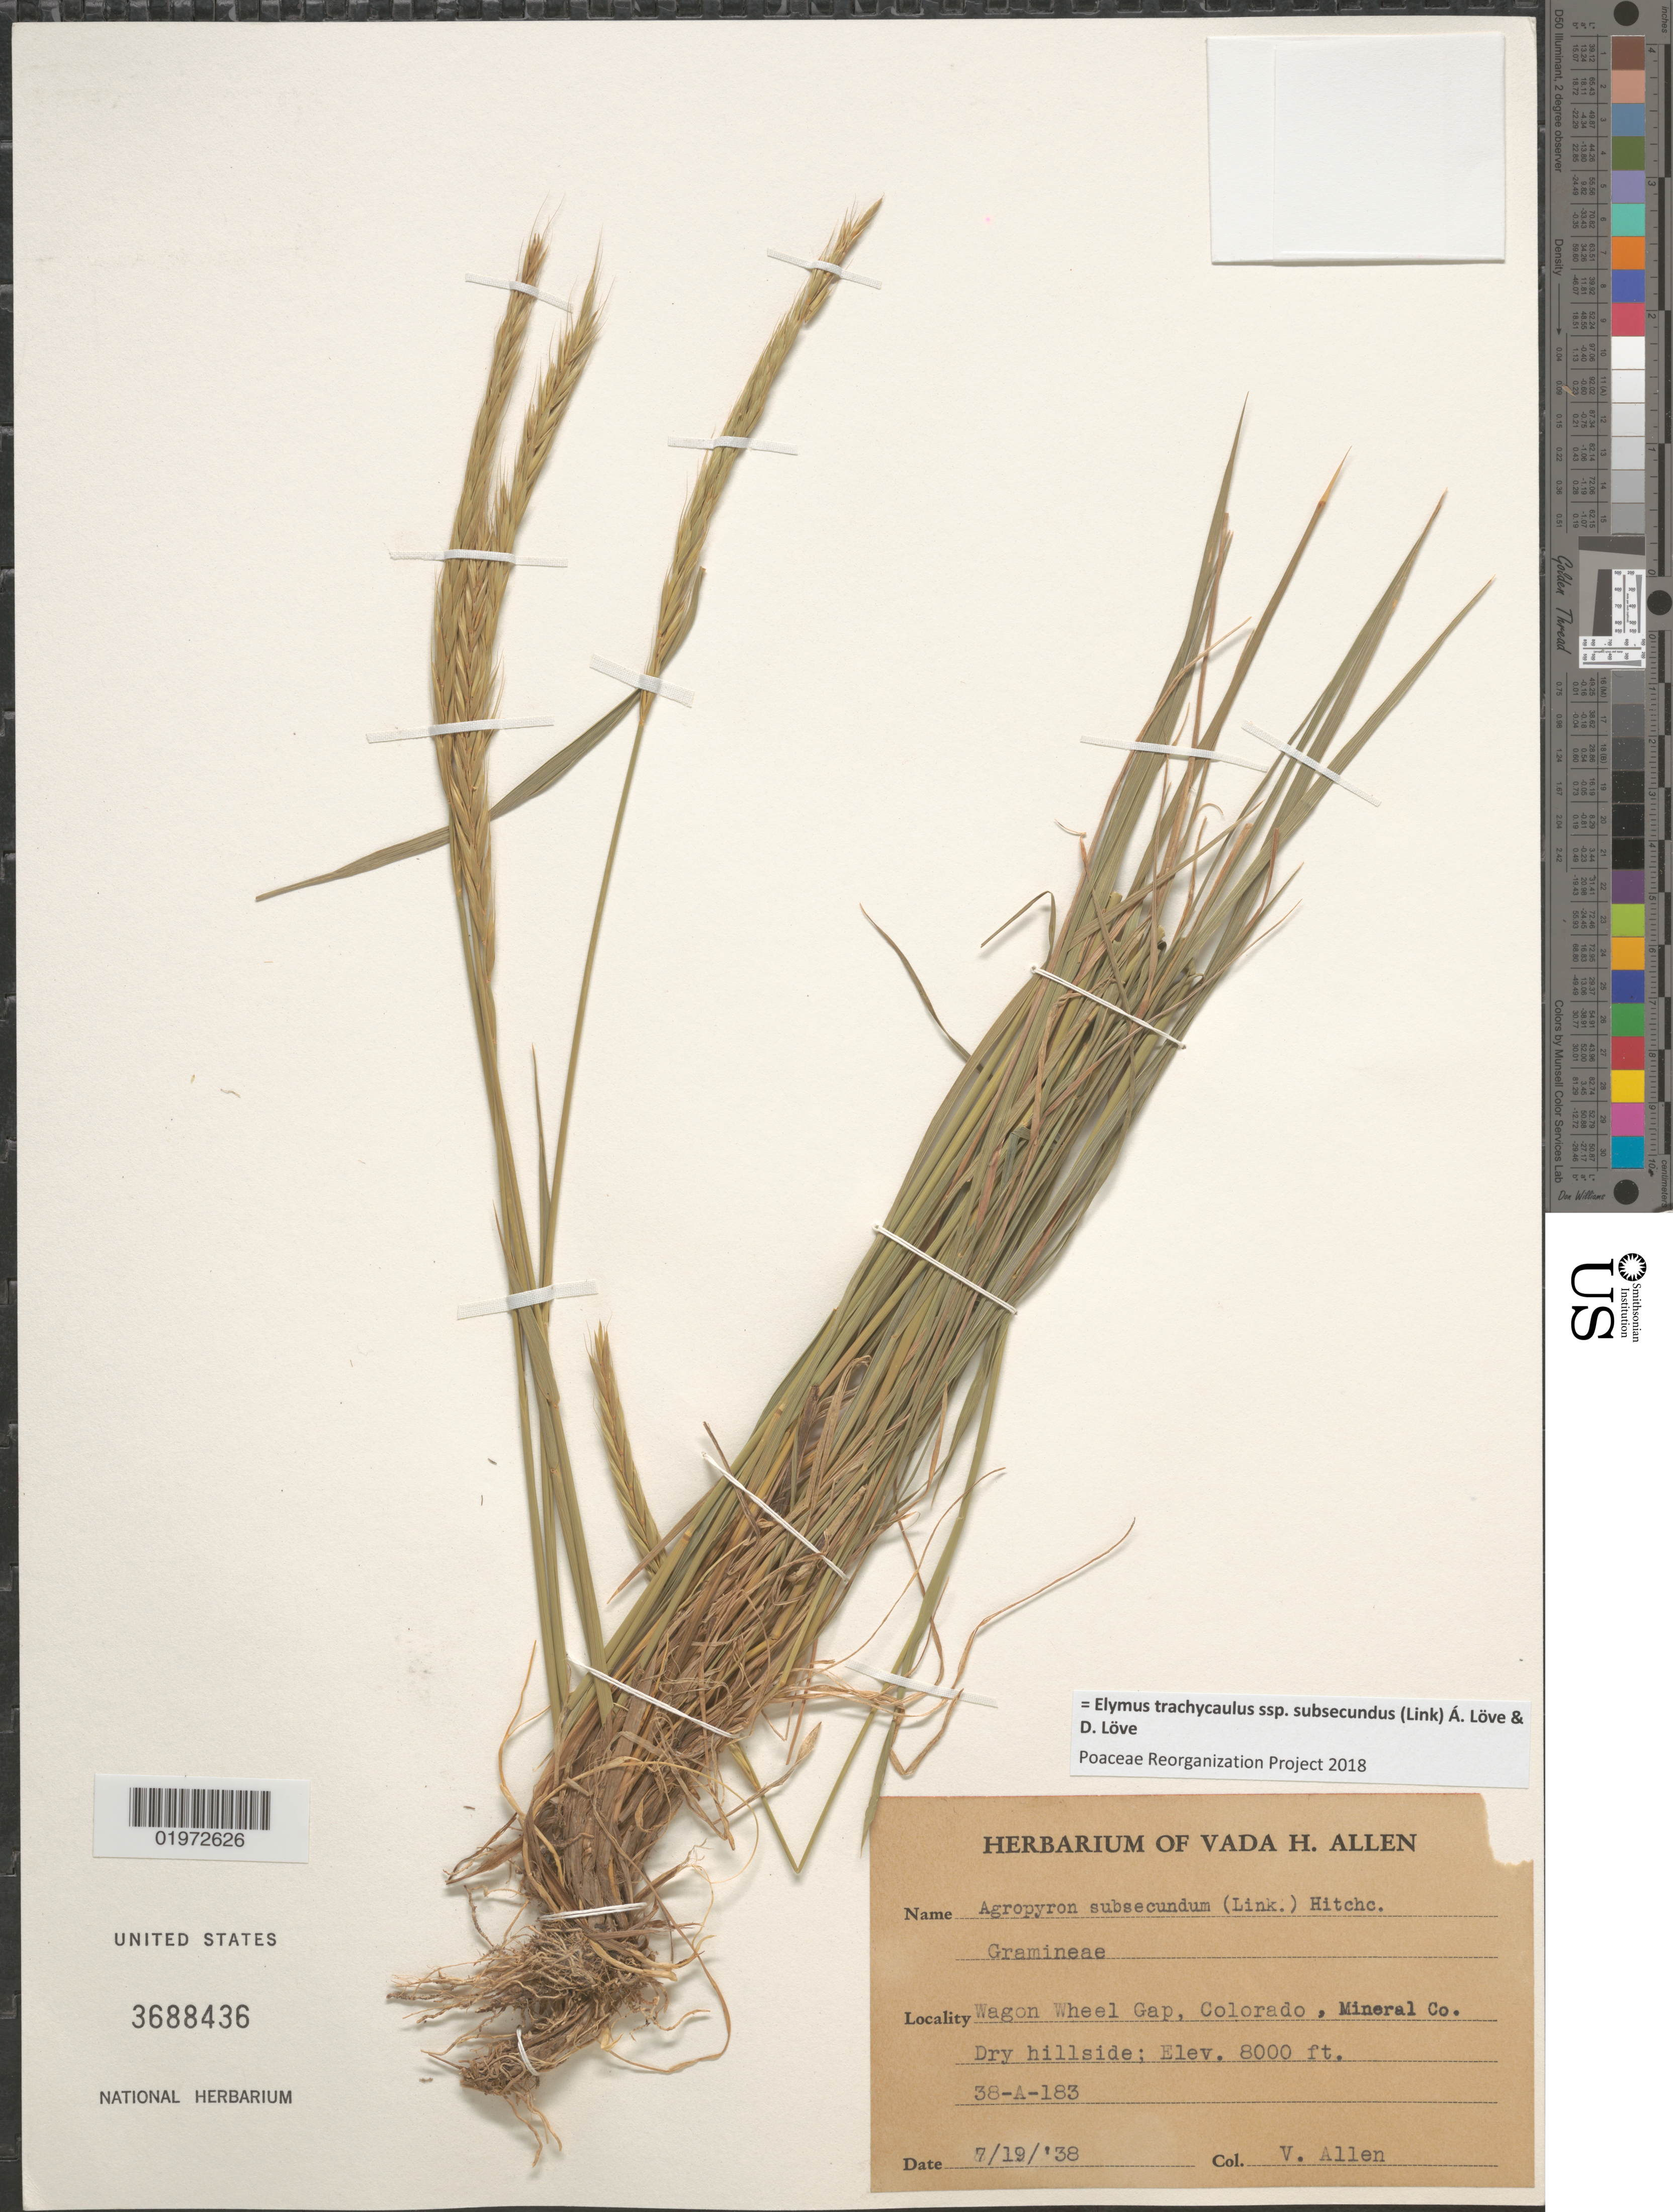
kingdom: Plantae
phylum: Tracheophyta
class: Liliopsida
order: Poales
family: Poaceae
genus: Elymus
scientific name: Elymus trachycaulus subsp. subsecundus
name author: (Link) Á. Löve & D. Löve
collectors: V. Allen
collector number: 38-A-183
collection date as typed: Transcribed d/m/y: 19/7/38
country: United States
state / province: Colorado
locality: Wagon Wheel Gap, Mineral Co. Dry hillside.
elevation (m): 2438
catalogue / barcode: US 3688436